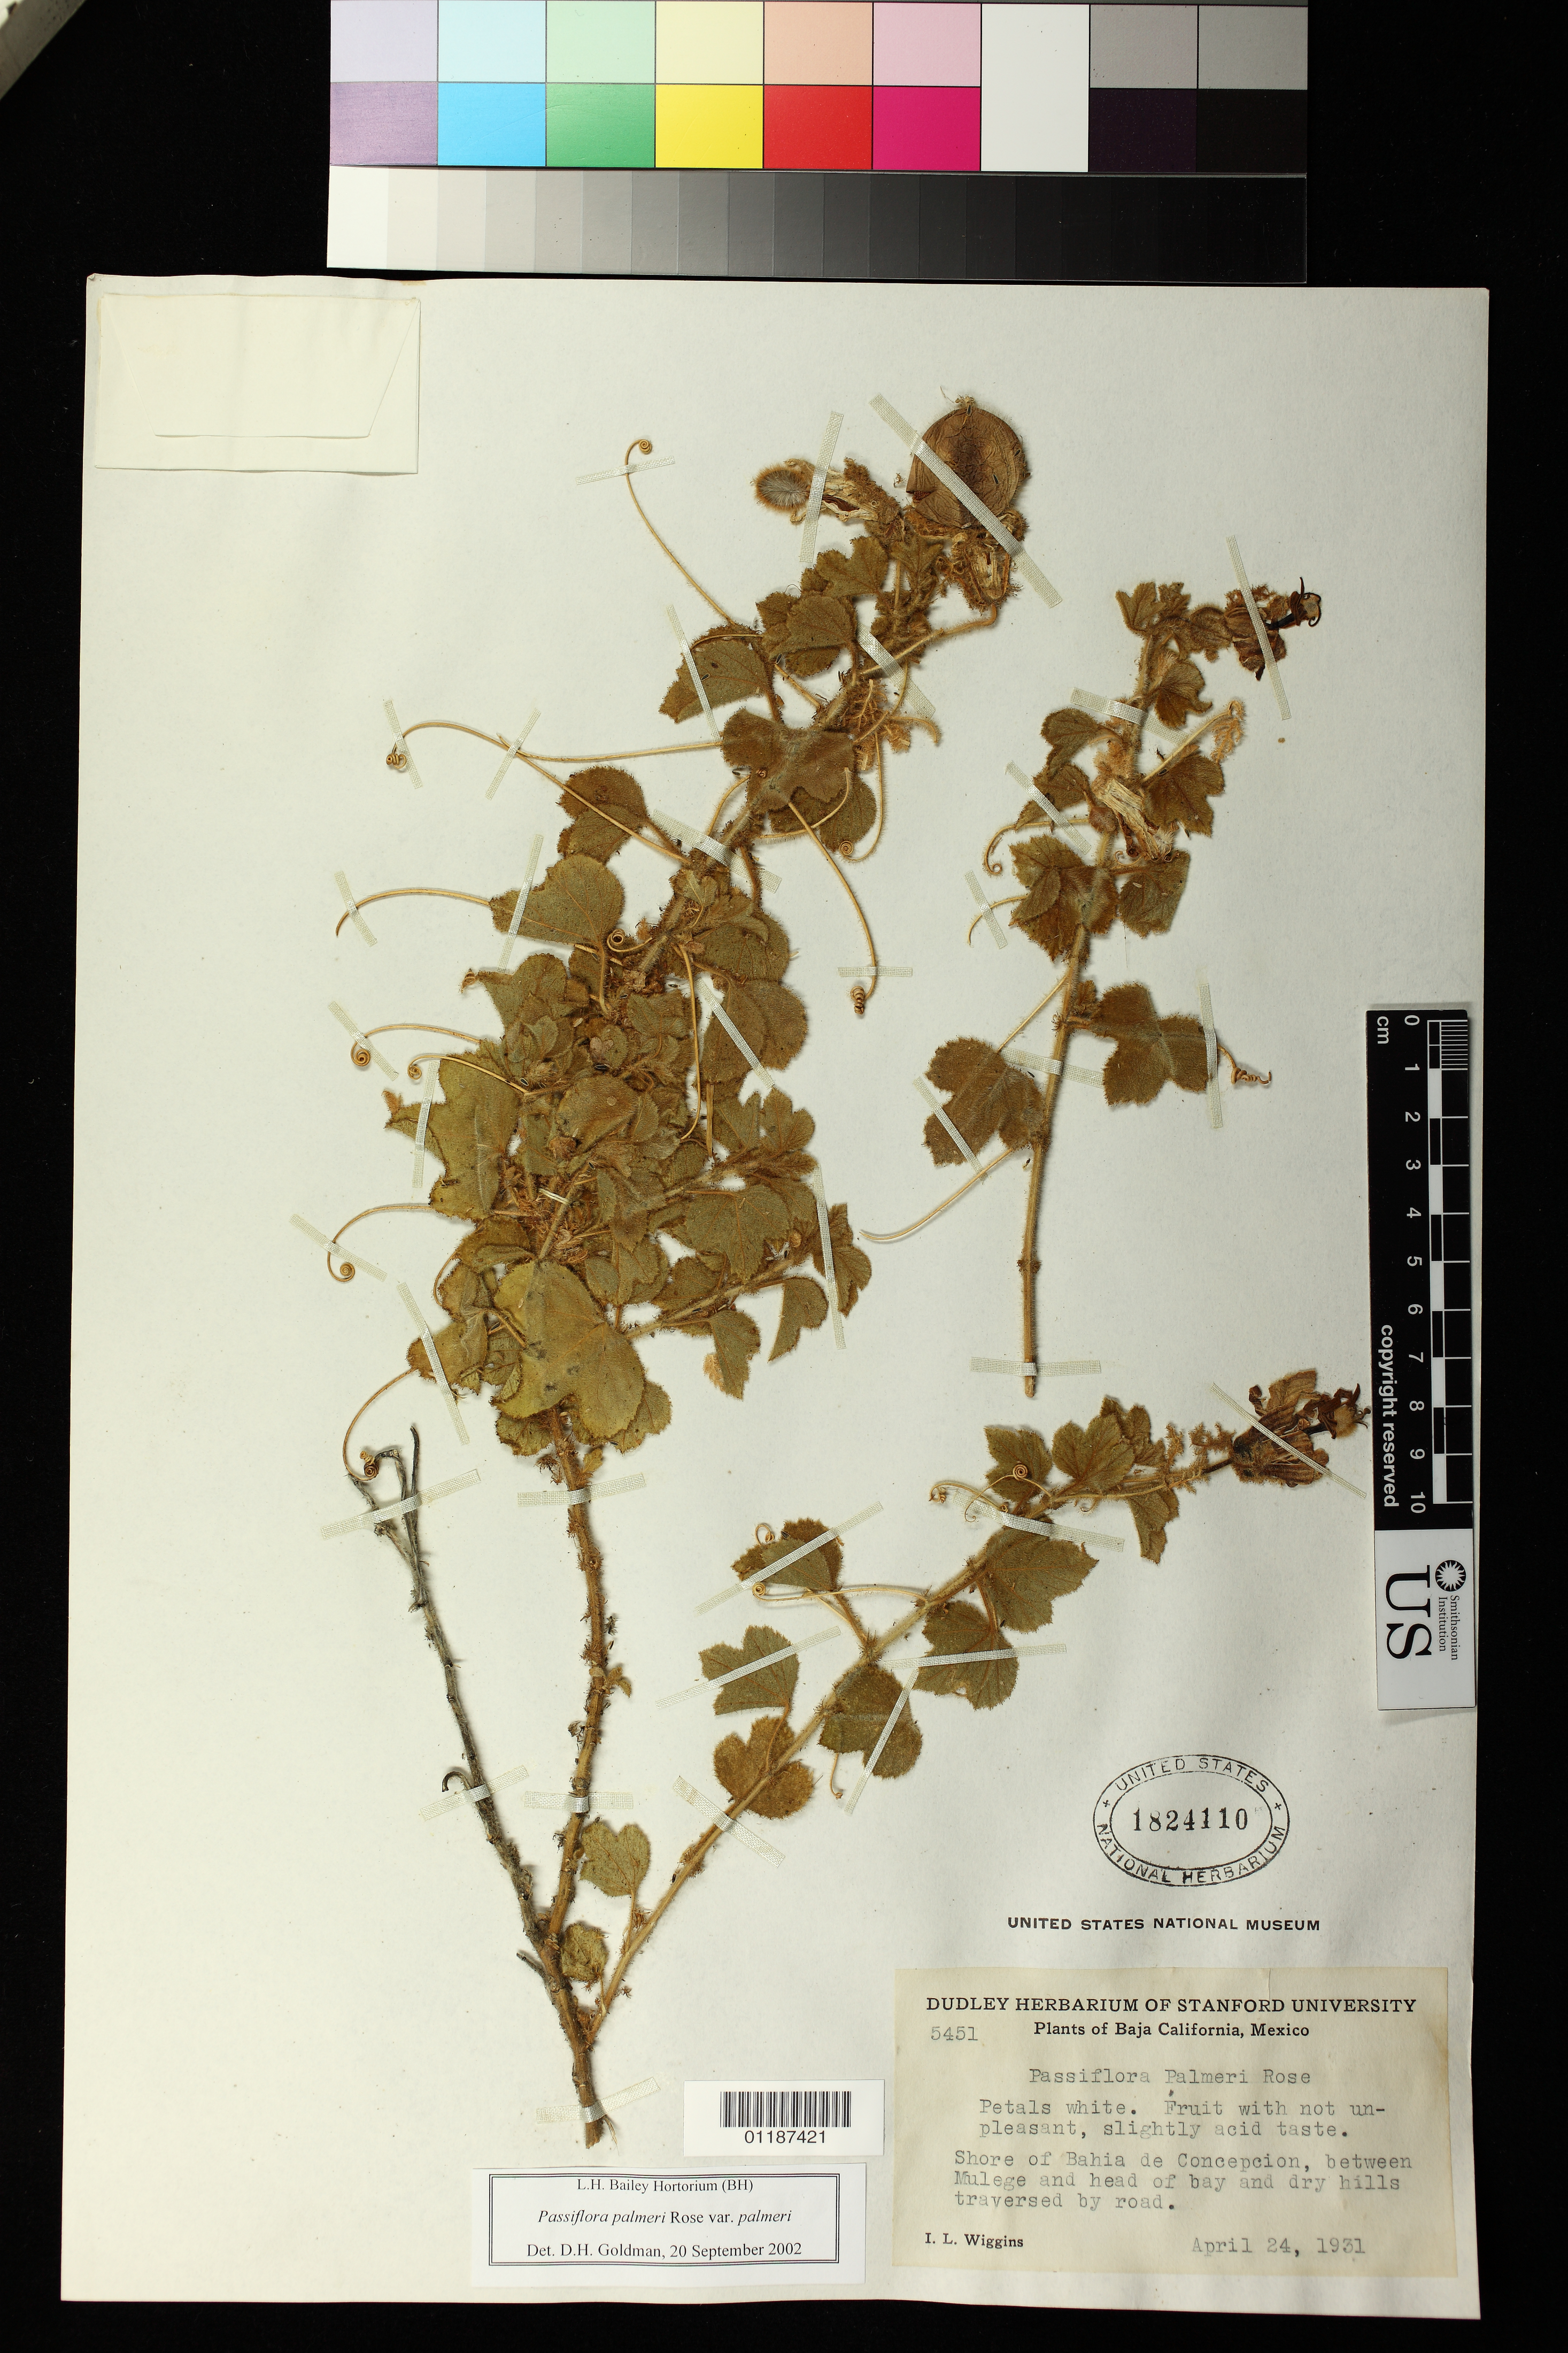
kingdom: Plantae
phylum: Tracheophyta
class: Magnoliopsida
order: Malpighiales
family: Passifloraceae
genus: Passiflora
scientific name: Passiflora palmeri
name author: Rose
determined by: Svoboda, Harlan T., (NA), US Department of Agriculture (UNITED STATES)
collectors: I. L. Wiggins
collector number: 5451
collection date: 1931-04-24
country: Mexico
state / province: Baja California Sur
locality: Shore of Bahia de Concepcion, between Mulege and head of bay and dry hills traversed by road.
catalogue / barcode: US 1824110